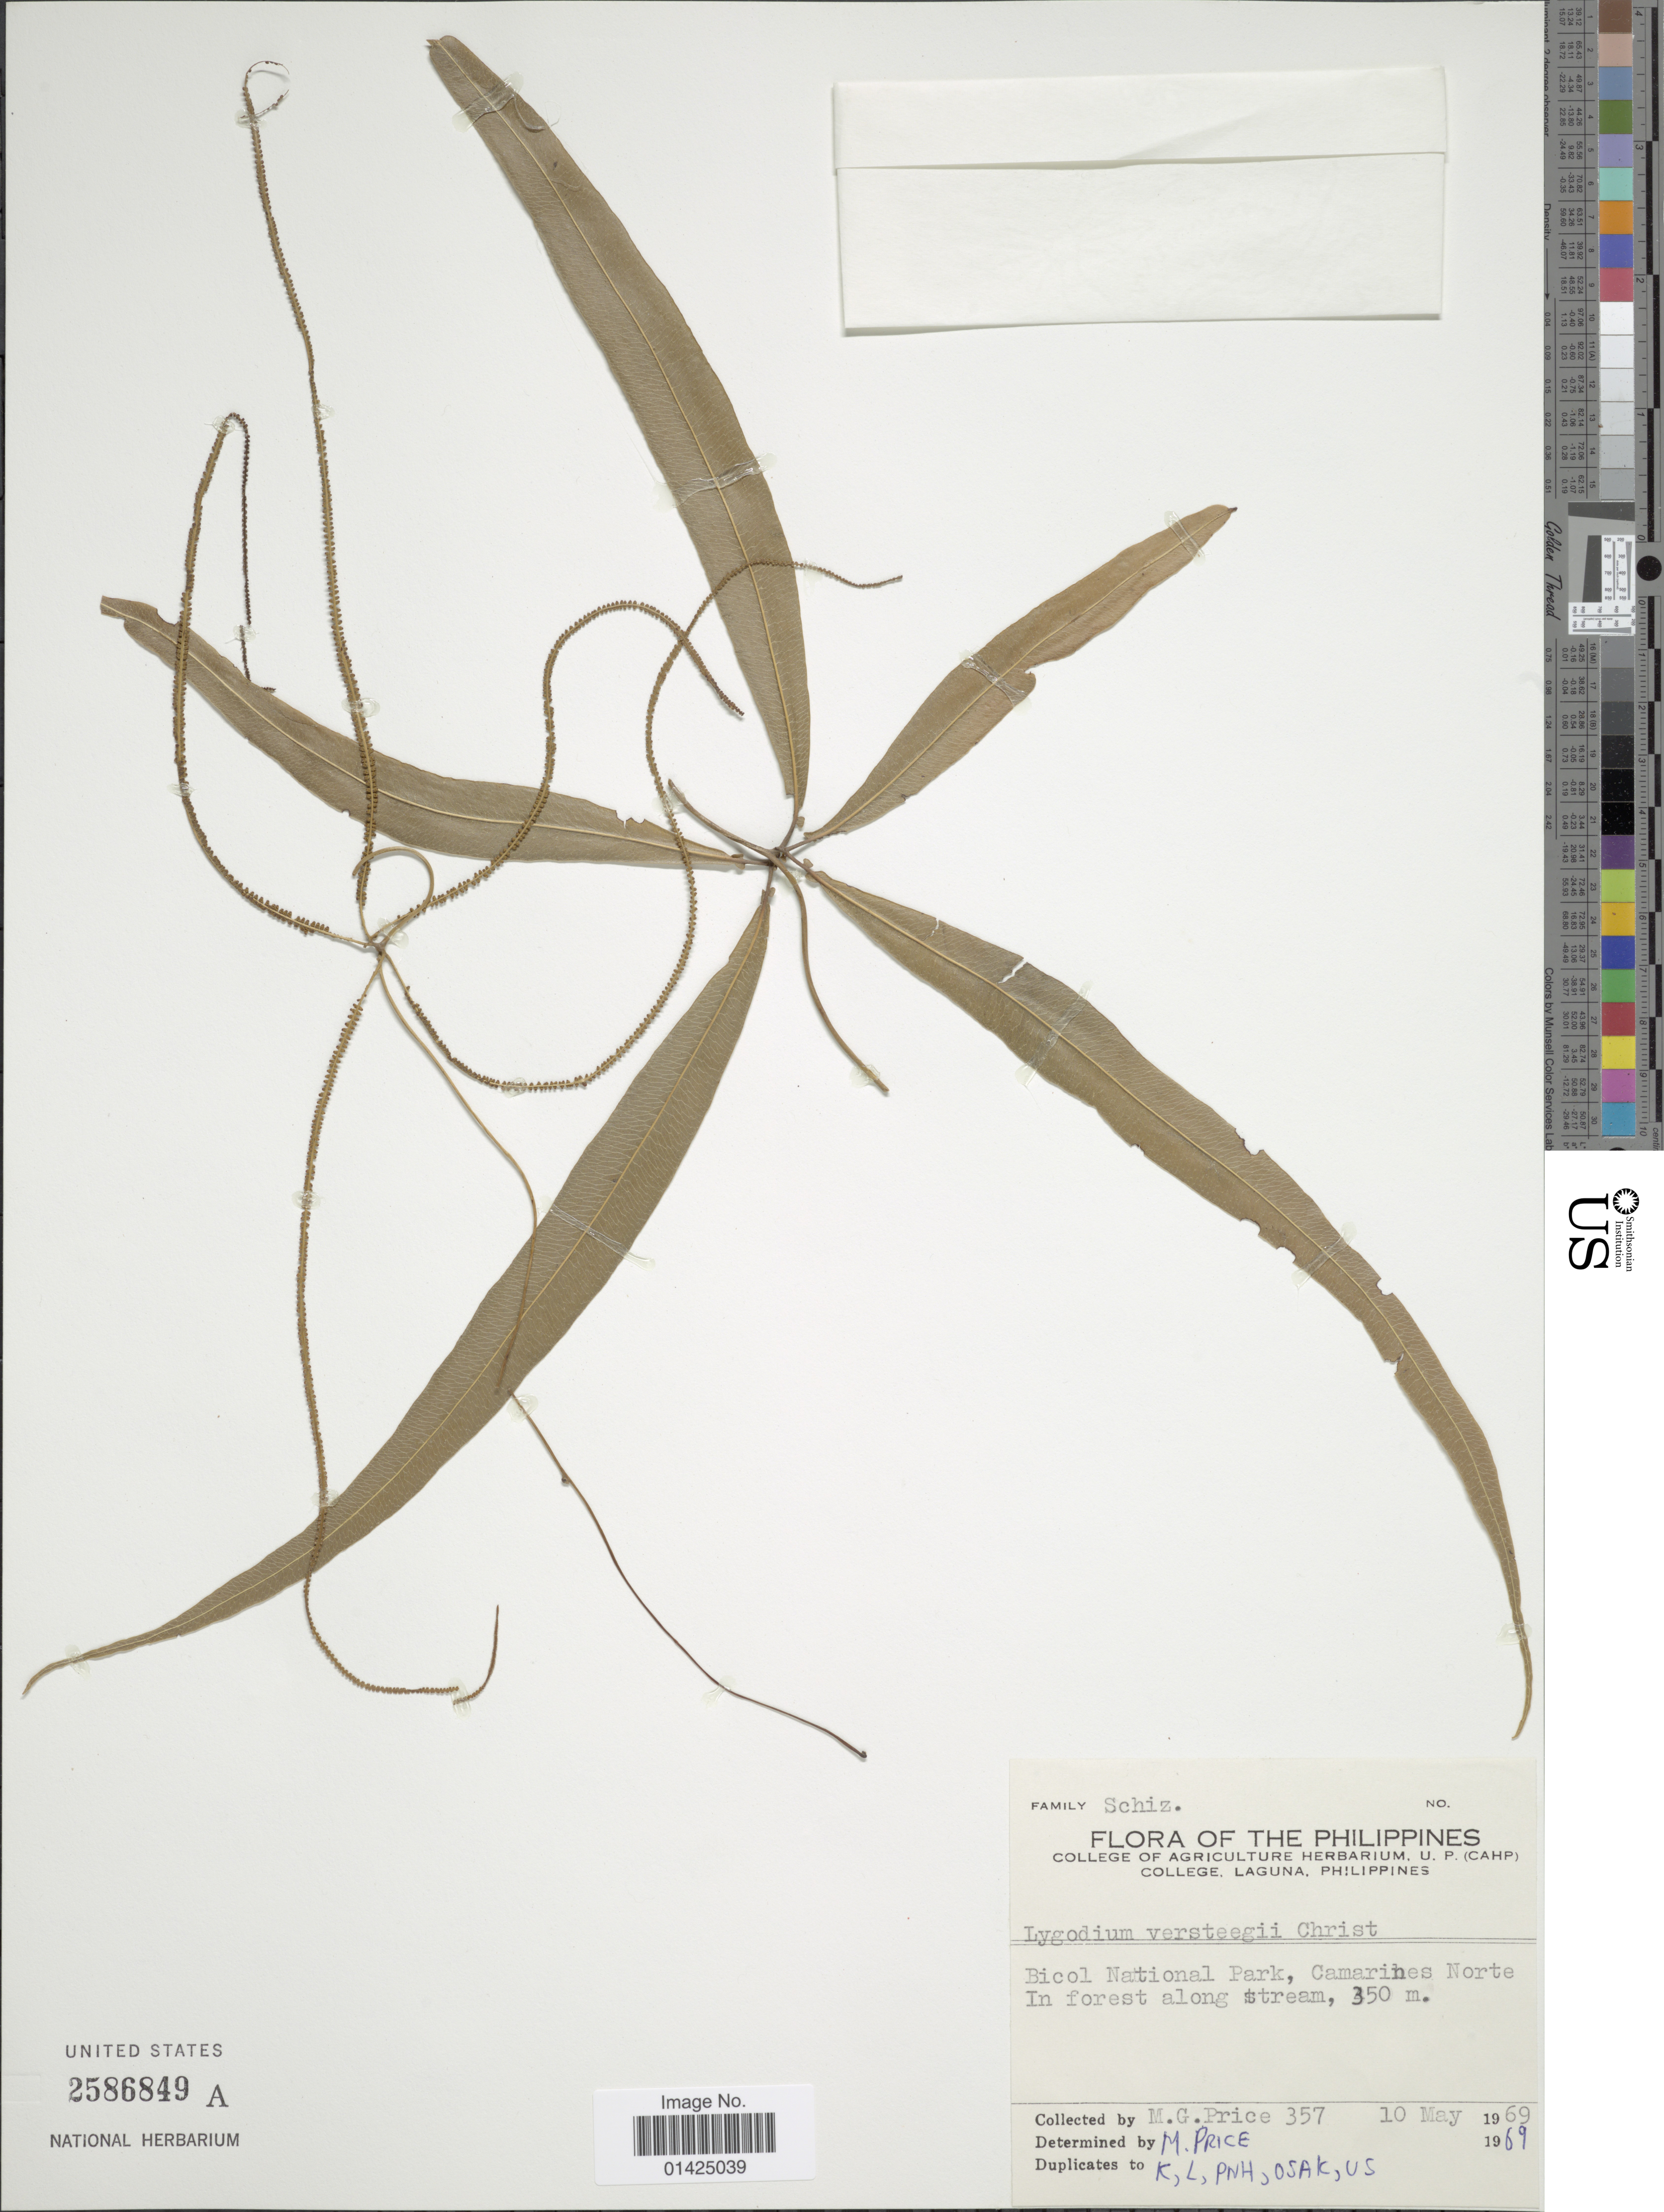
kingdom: Plantae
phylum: Tracheophyta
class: Polypodiopsida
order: Schizaeales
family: Lygodiaceae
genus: Lygodium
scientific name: Lygodium versteegii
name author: Christ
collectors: M. G. Price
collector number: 357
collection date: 1969-05-10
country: Philippines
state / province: Bicol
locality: Bicol National Park, Camarines Norte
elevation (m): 250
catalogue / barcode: US 2558649A